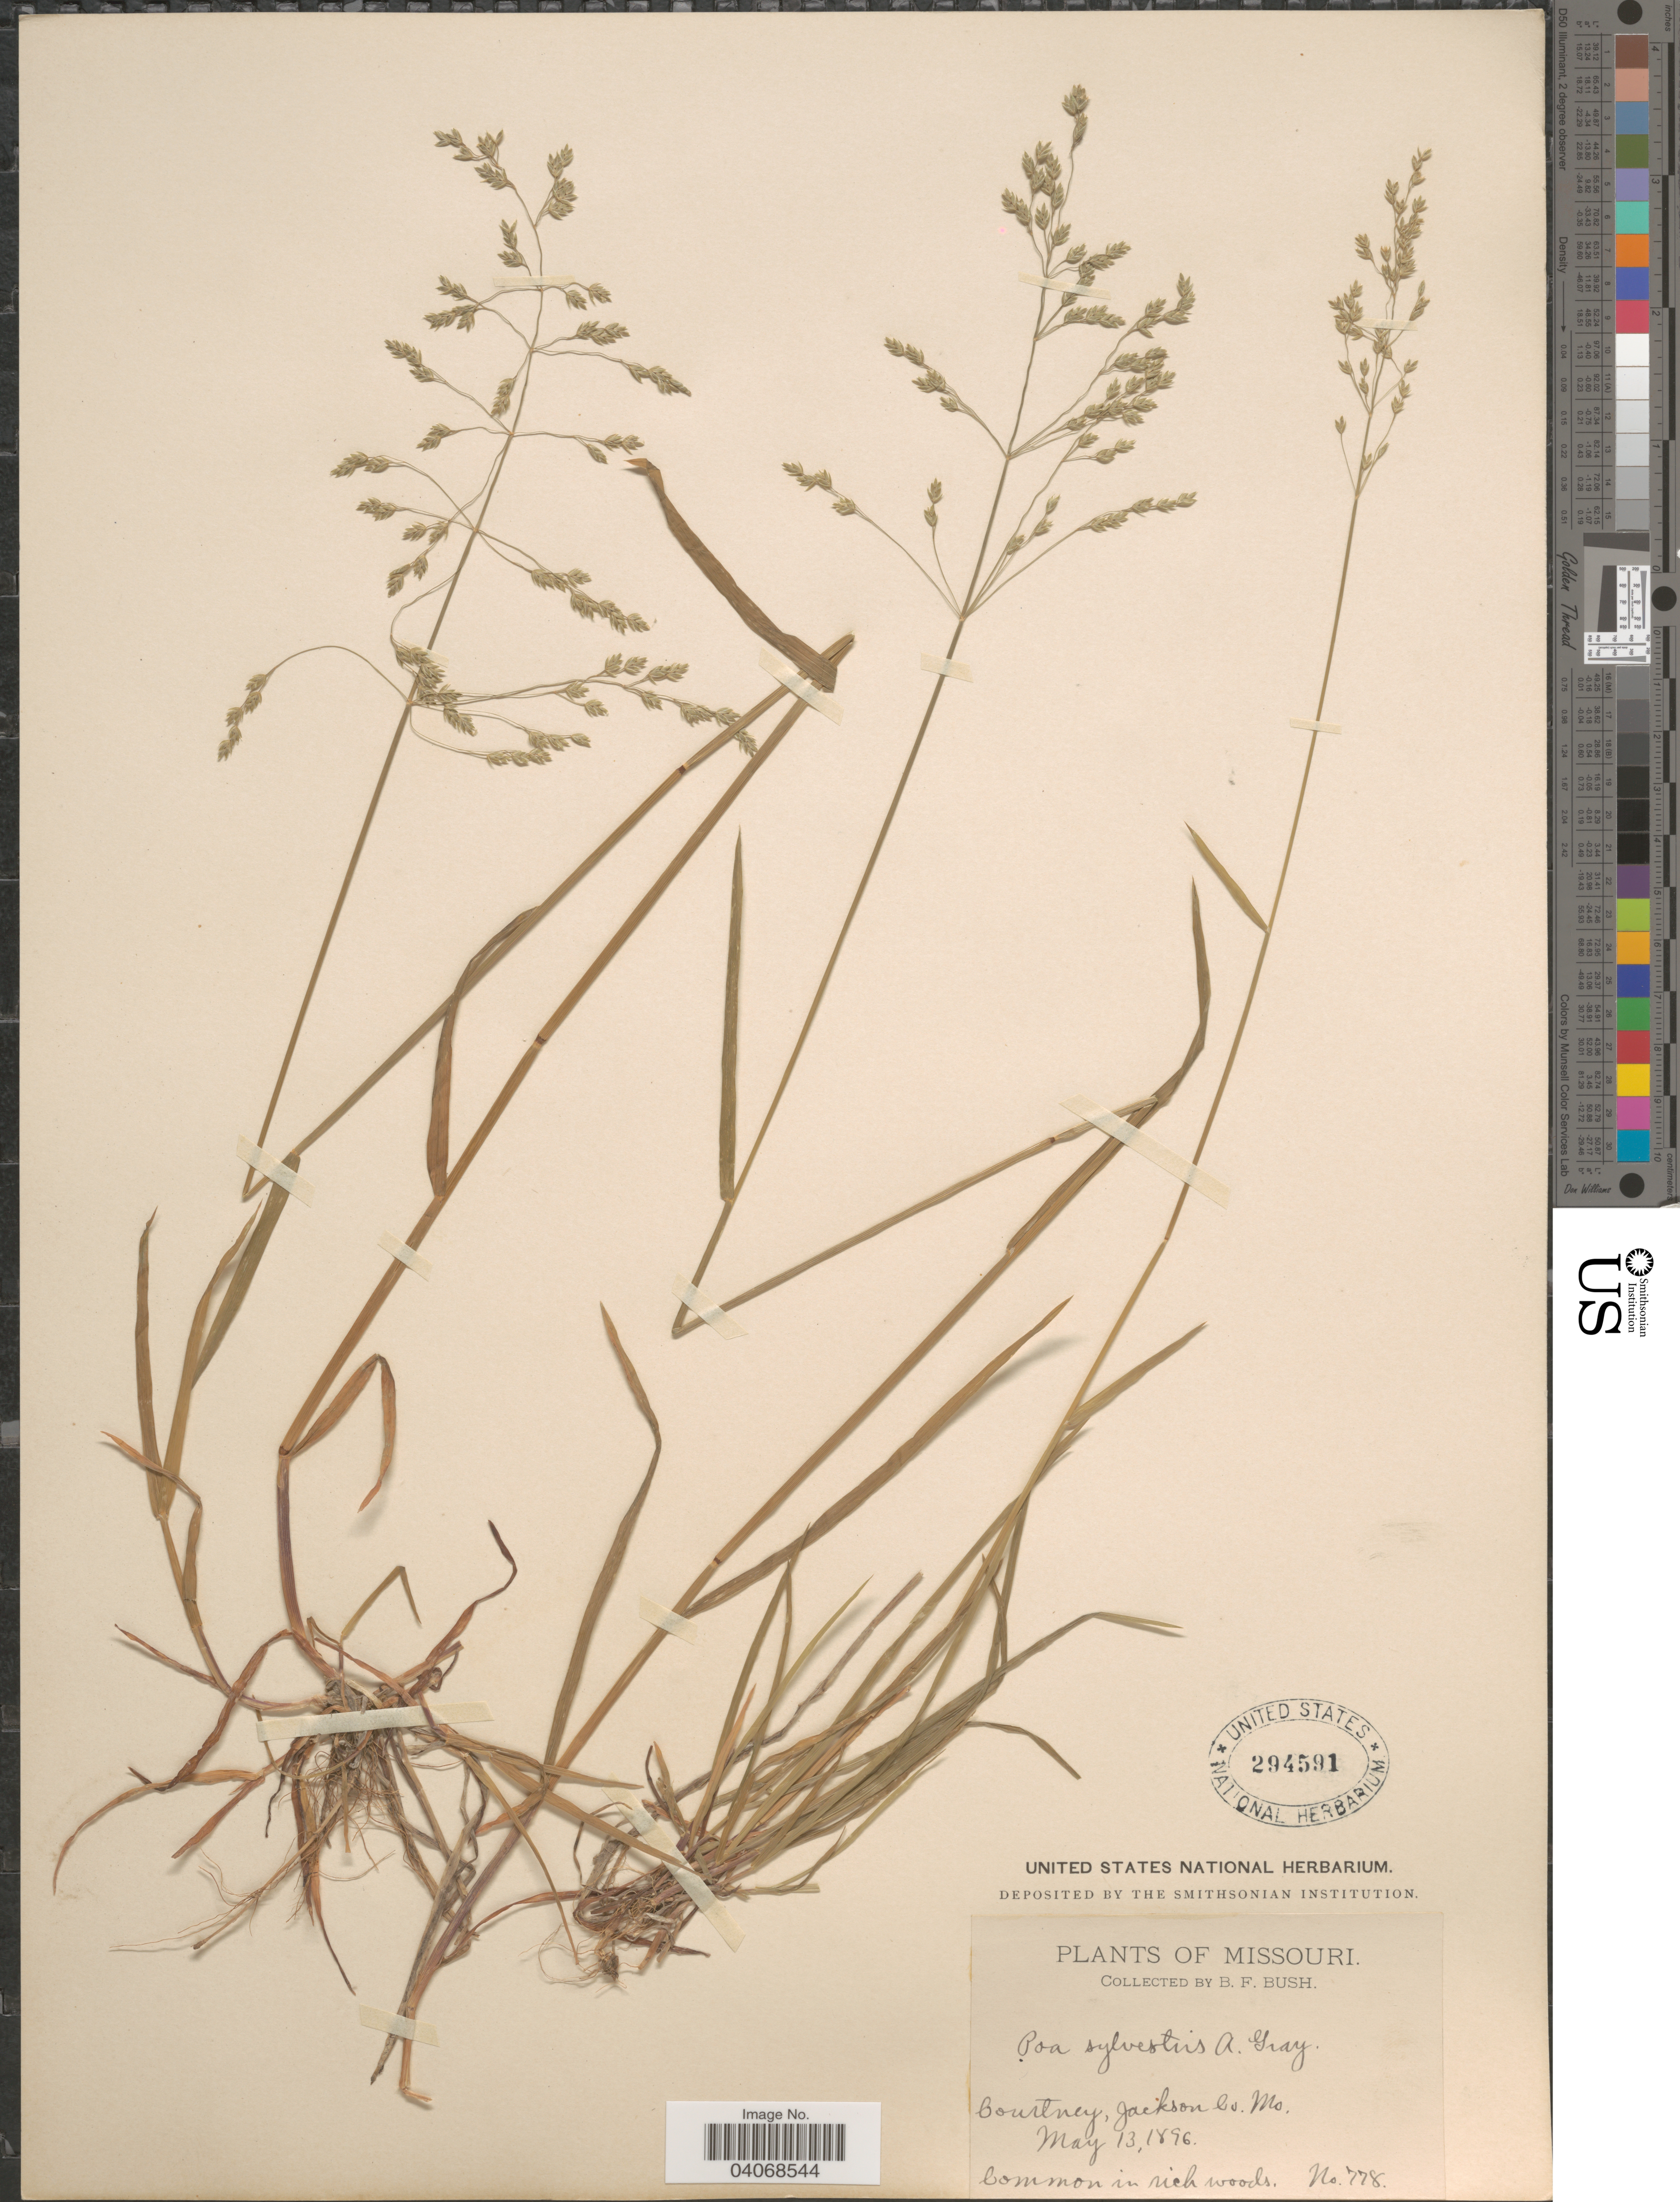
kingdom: Plantae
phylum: Tracheophyta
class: Liliopsida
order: Poales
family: Poaceae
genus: Poa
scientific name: Poa sylvestris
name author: A. Gray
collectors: B. F. Bush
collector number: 778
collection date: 1896-05-13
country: United States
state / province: Missouri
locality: Courtney, Jackson Co.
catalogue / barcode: US 294591